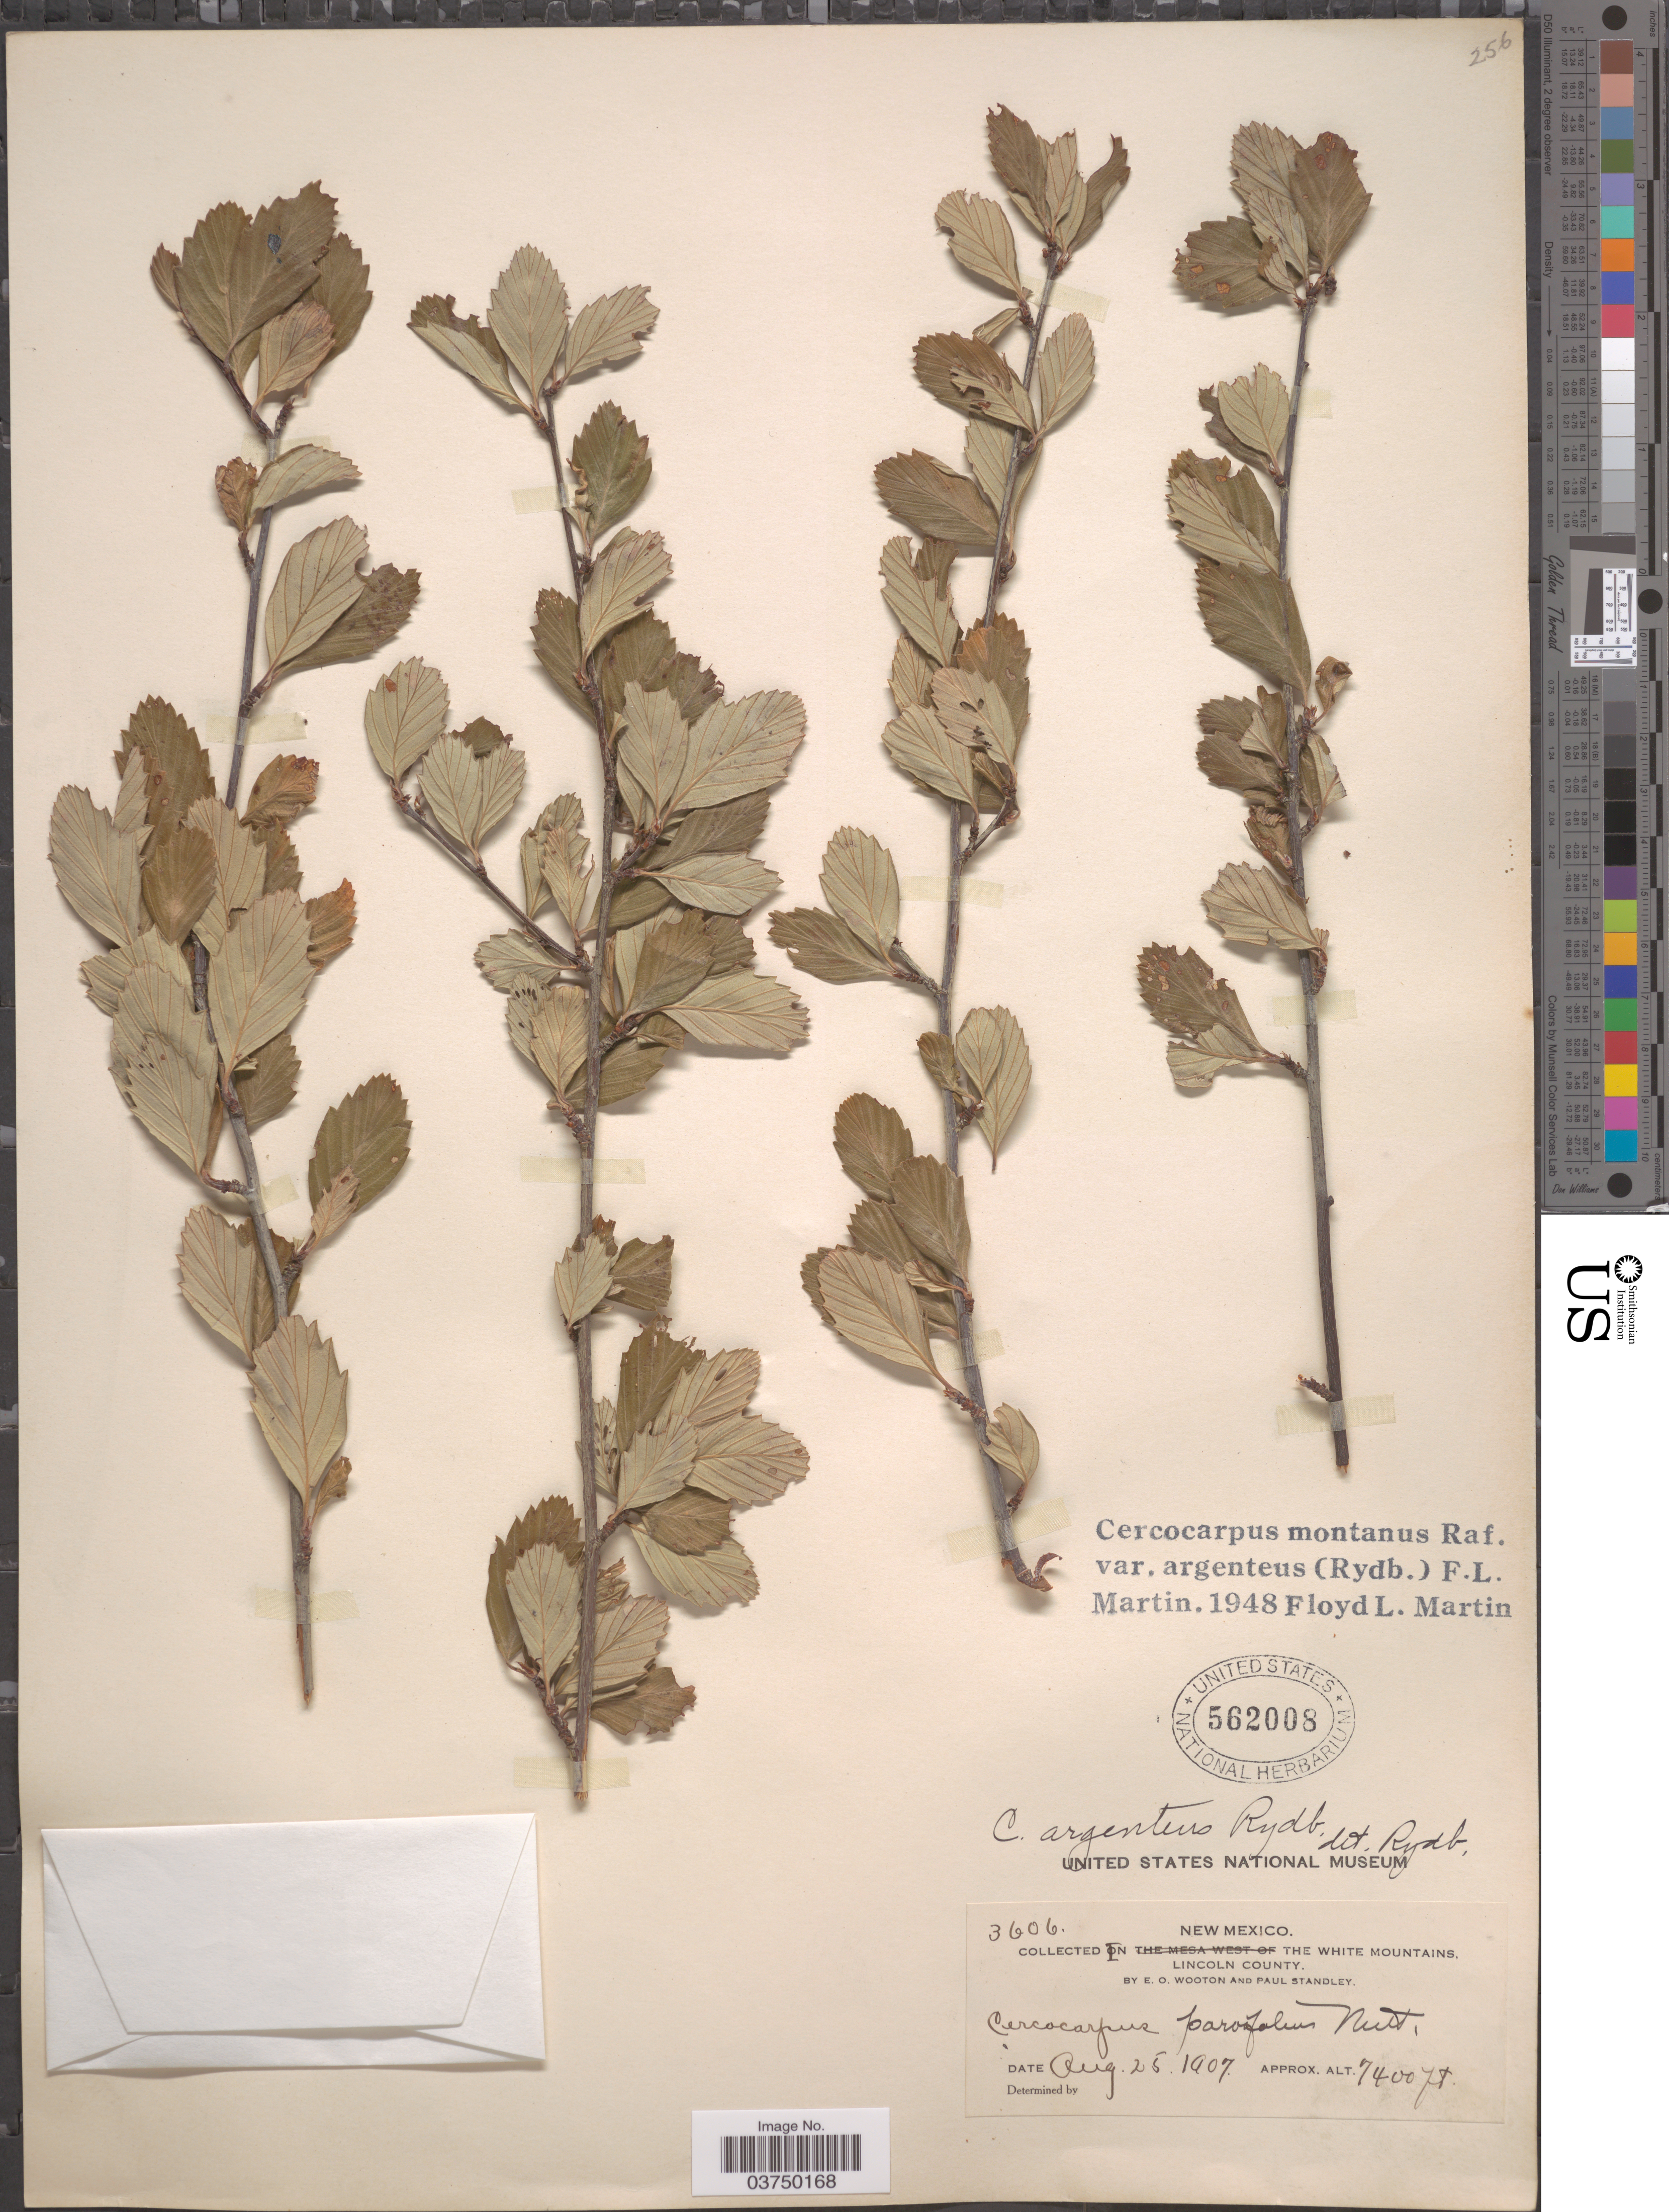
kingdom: Plantae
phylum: Tracheophyta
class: Magnoliopsida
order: Rosales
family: Rosaceae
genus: Cercocarpus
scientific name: Cercocarpus montanus var. argenteus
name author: (Rydb.) F.L. Martin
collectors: E. O. Wooton & P. C. Standley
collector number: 3606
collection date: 1907-08-25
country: United States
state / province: New Mexico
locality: In the White Mountains, Lincoln County.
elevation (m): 2256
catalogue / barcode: US 562008